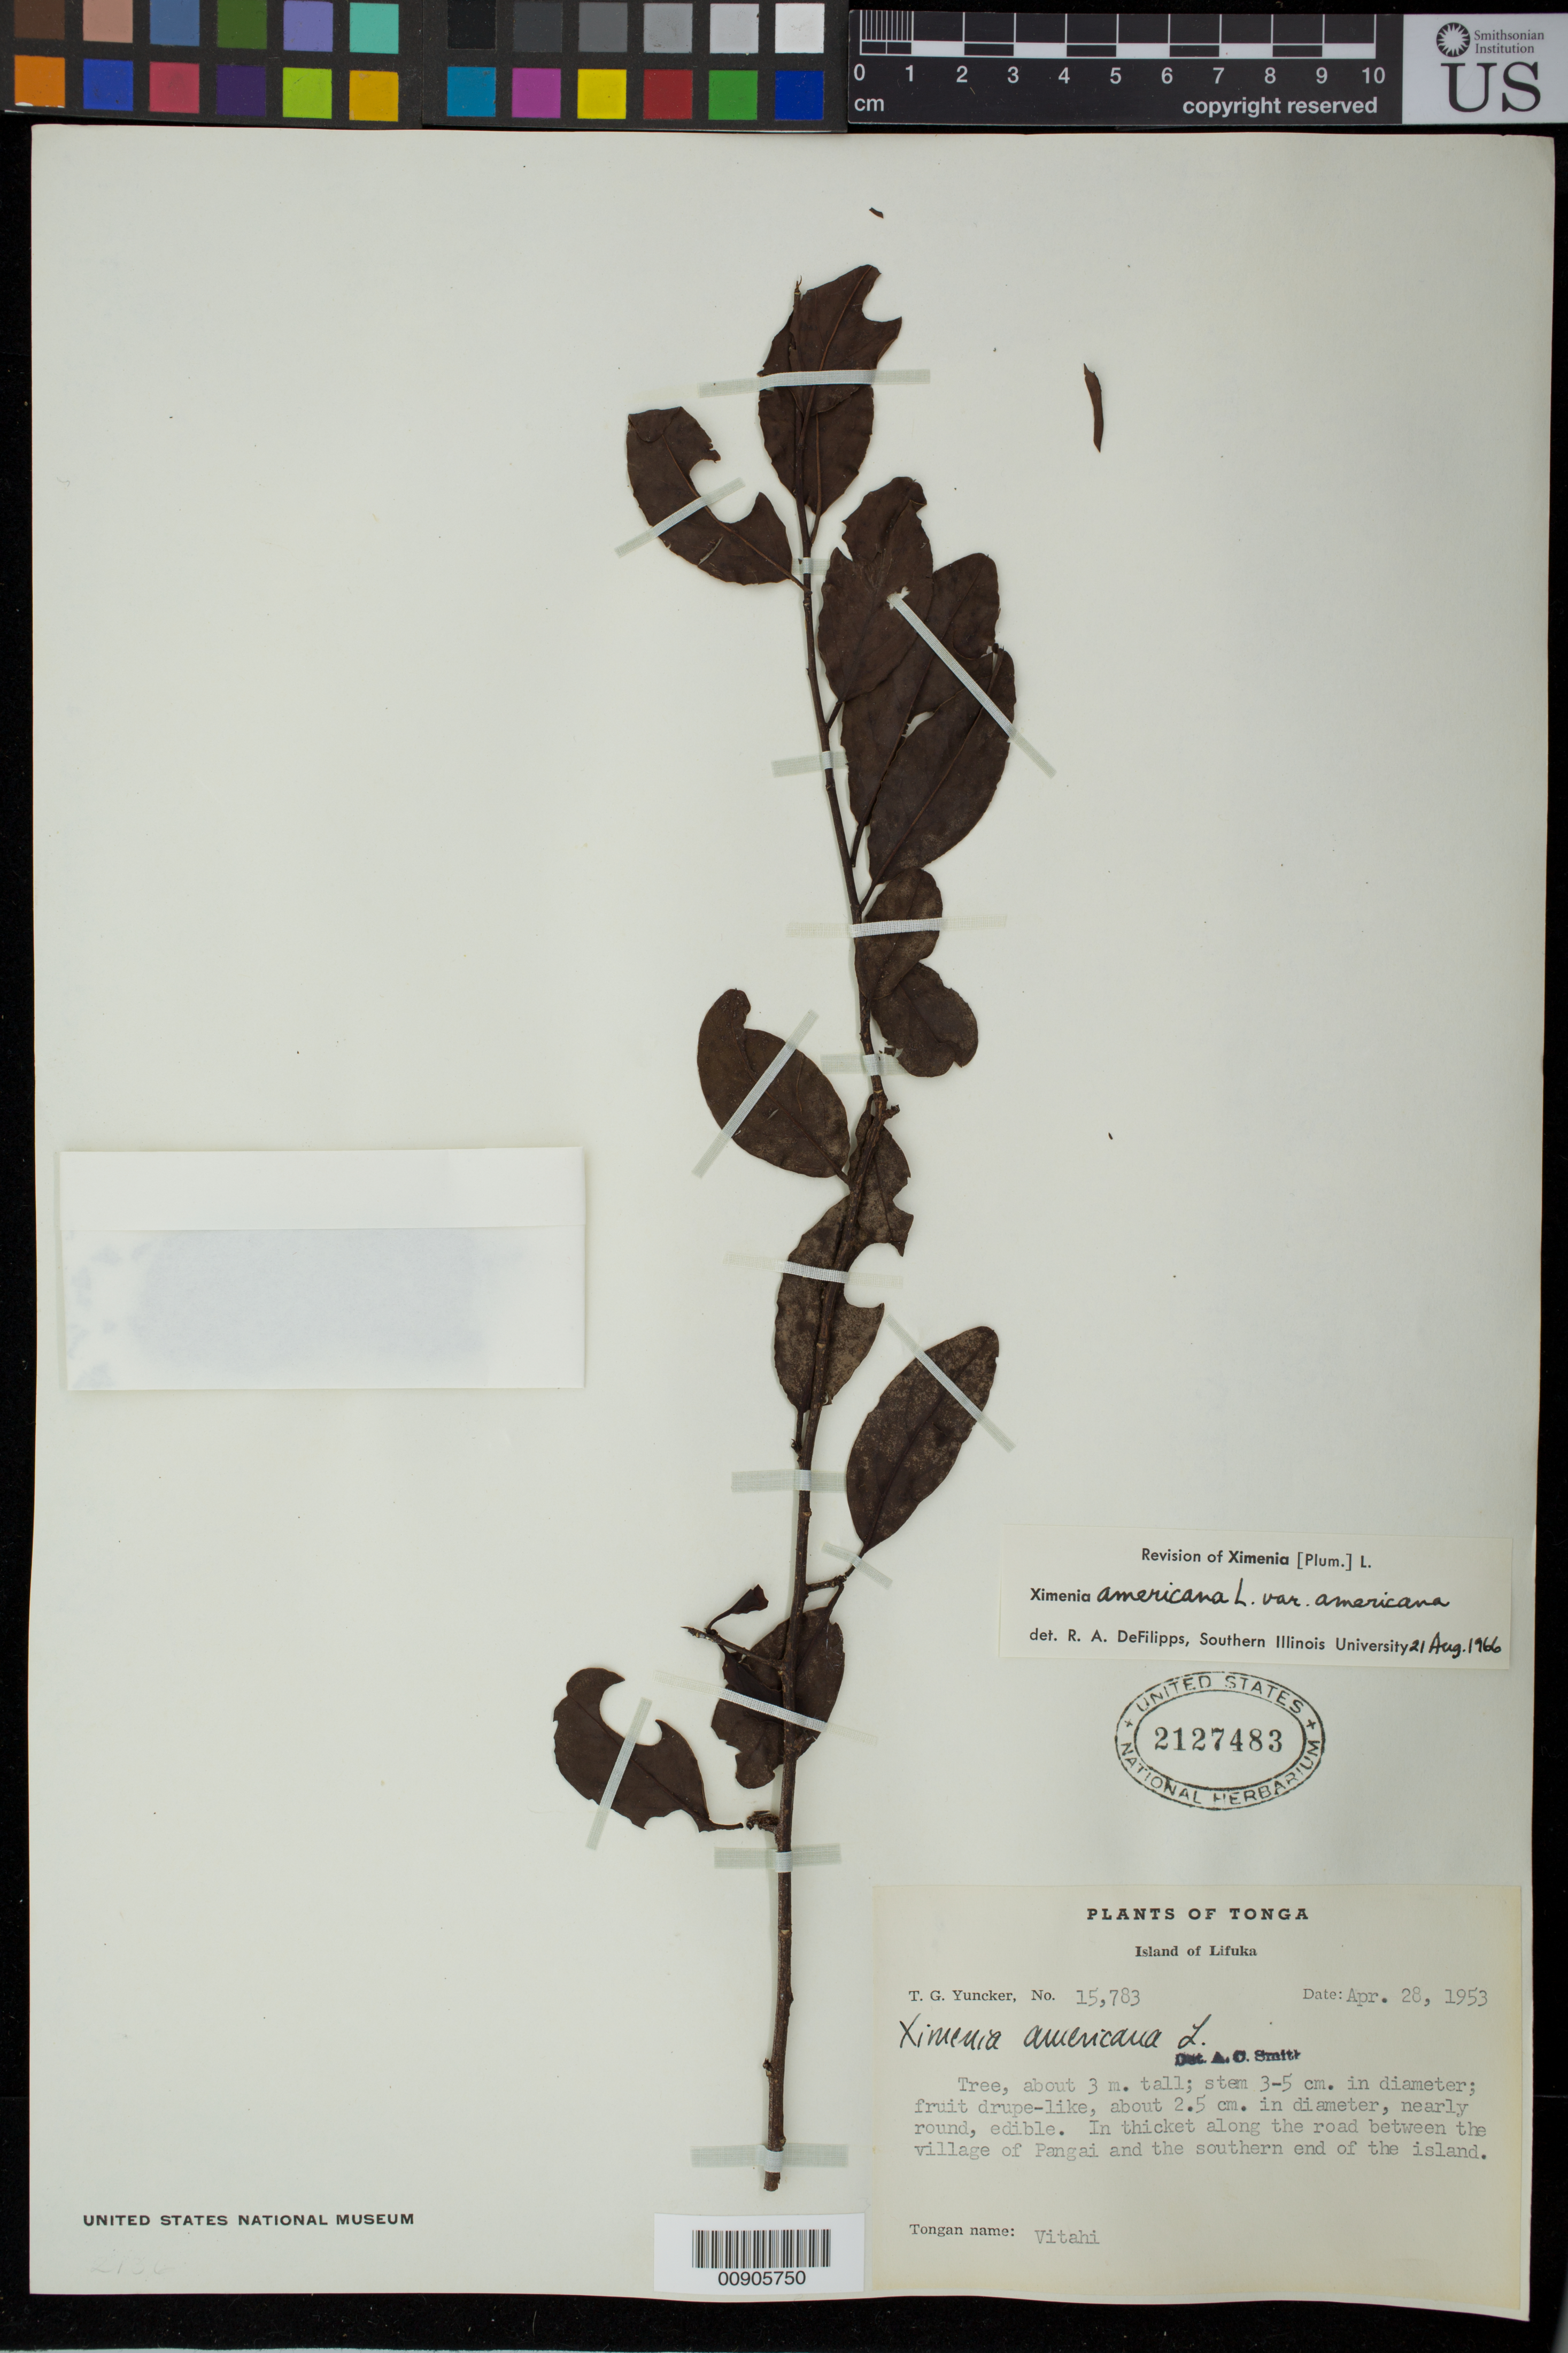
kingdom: Plantae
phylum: Tracheophyta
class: Magnoliopsida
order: Santalales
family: Ximeniaceae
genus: Ximenia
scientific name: Ximenia americana var. americana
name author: L.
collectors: T. G. Yuncker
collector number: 15783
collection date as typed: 28 Apr 1953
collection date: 1953-04-28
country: Tonga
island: Lifuka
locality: between the village of Pangai and thesouthern end of the island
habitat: in thicket along the road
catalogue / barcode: US 2127483